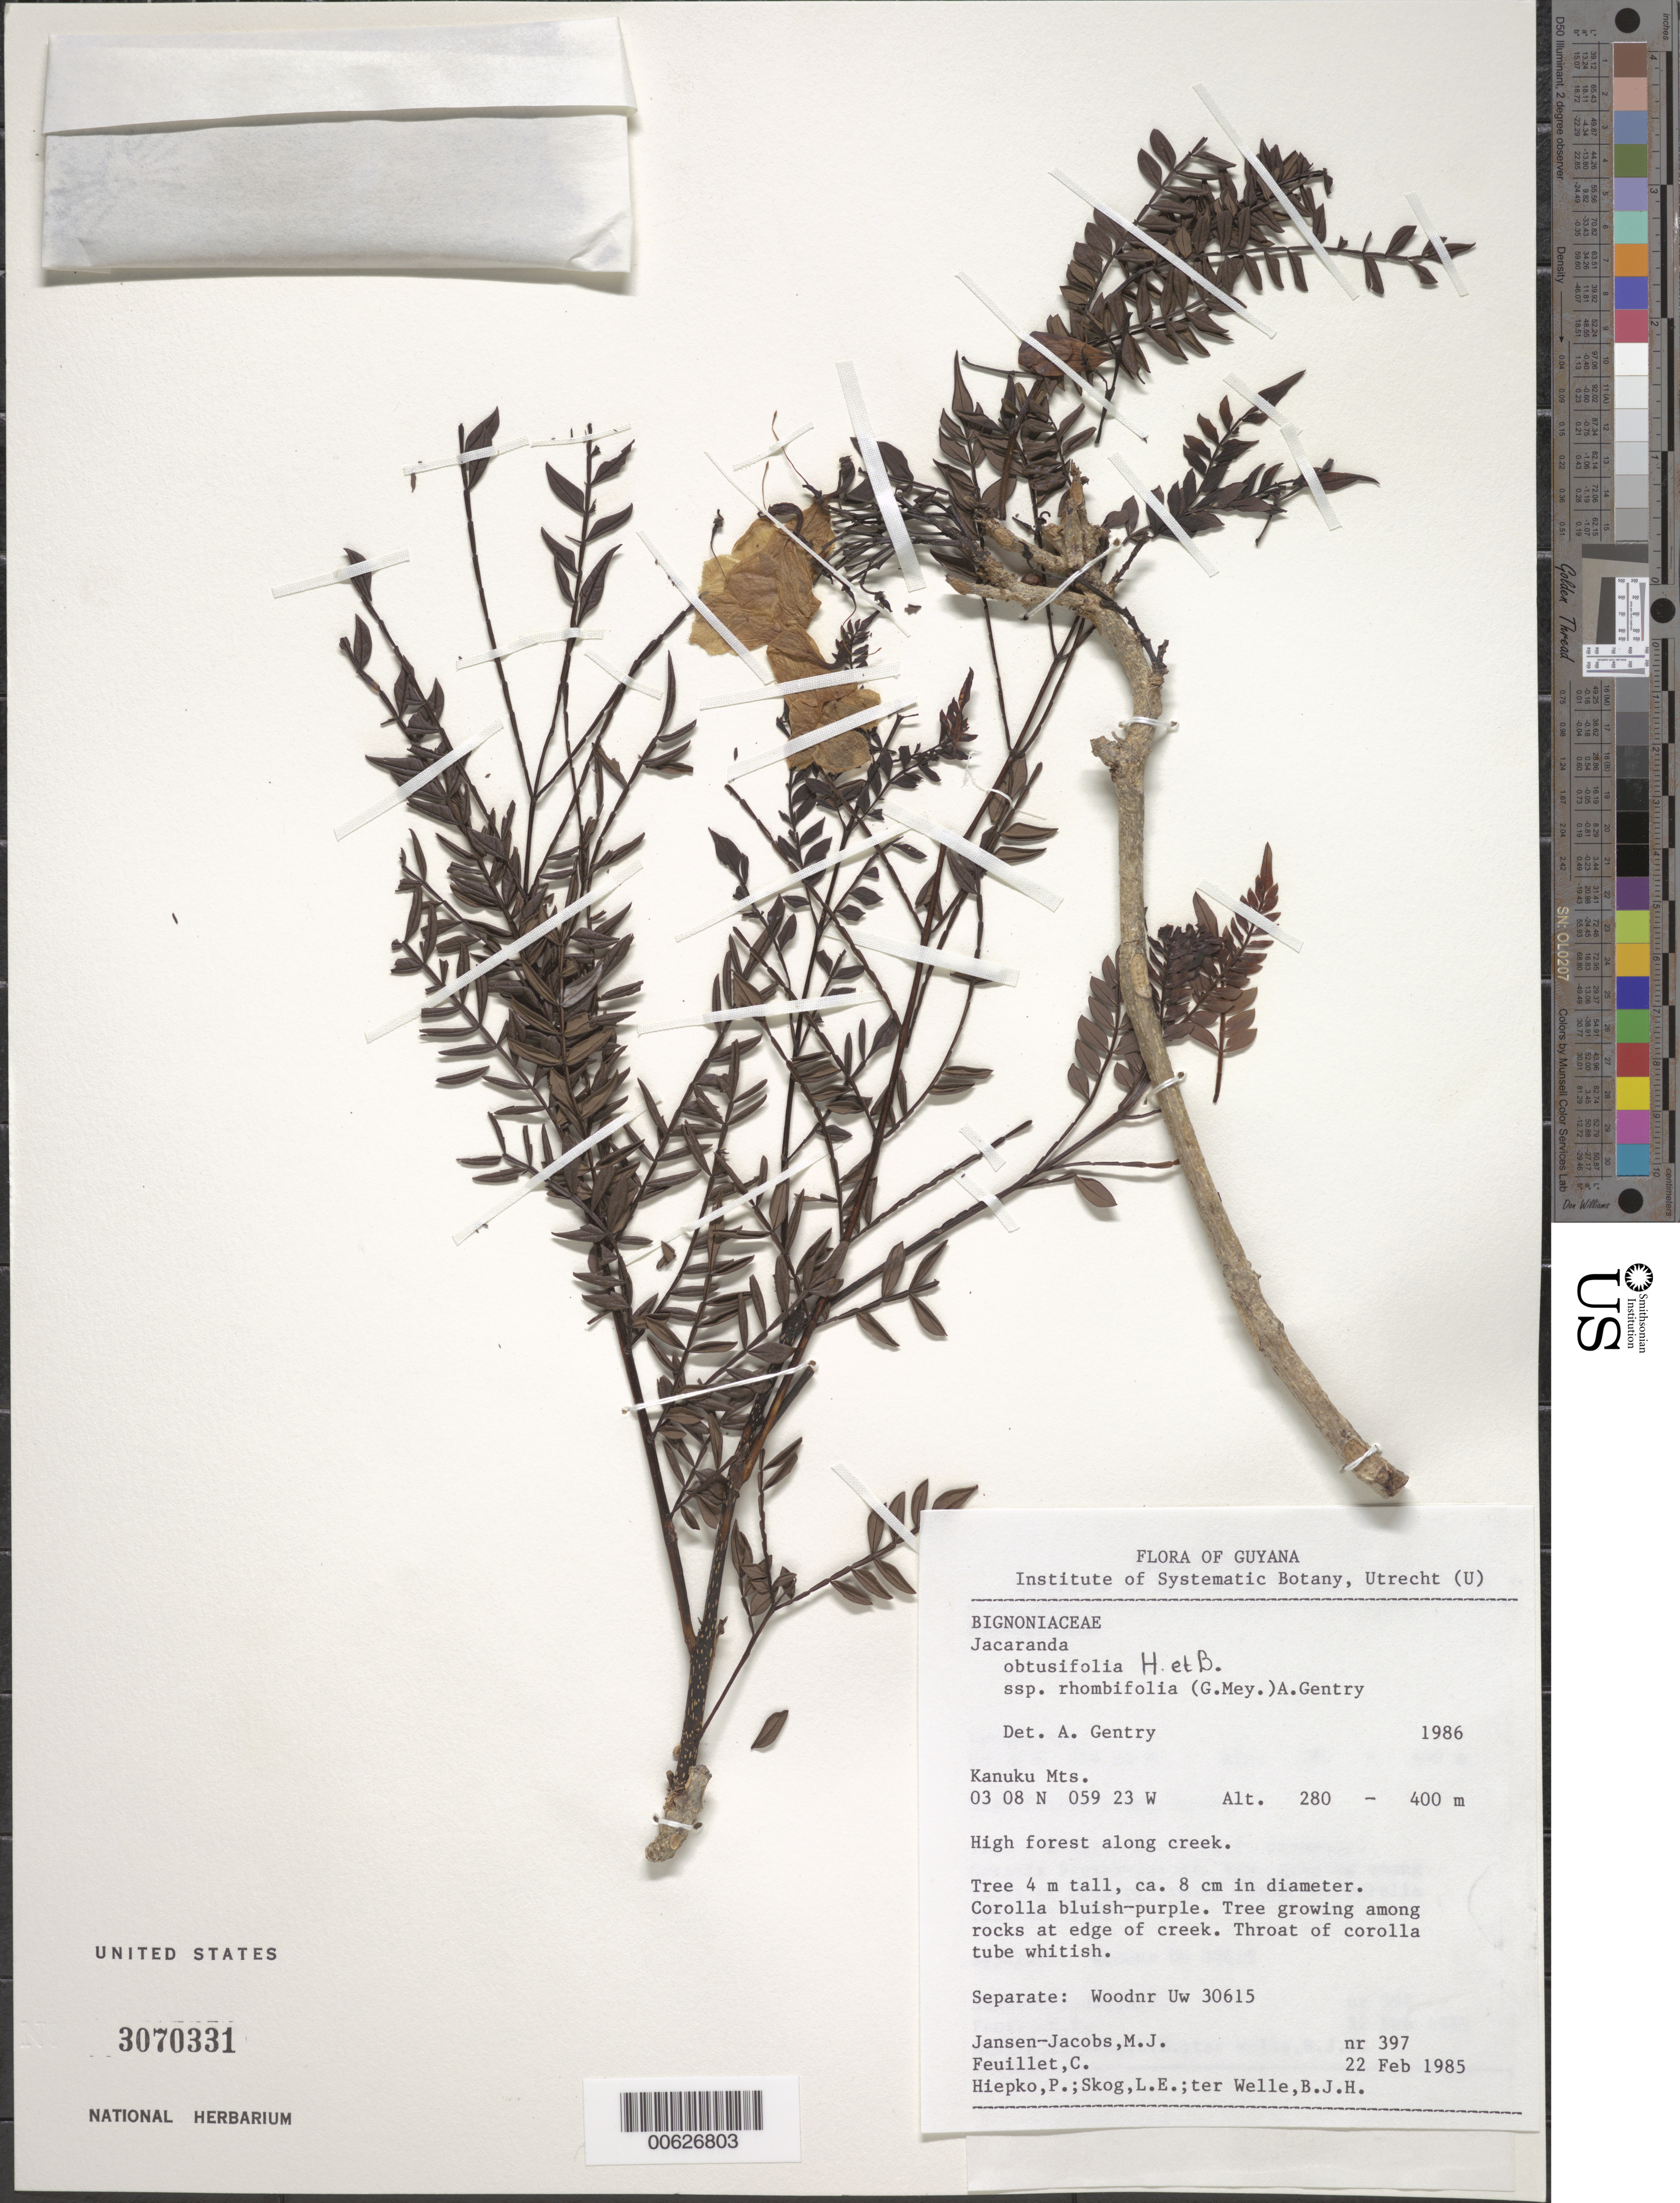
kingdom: Plantae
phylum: Tracheophyta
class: Magnoliopsida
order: Lamiales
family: Bignoniaceae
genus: Jacaranda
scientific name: Jacaranda obtusifolia subsp. rhombifolia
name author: (G. Mey.) A.H. Gentry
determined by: Gentry, A. H.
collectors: M. J. Jansen-Jacobs, C. Feuillet, P. H. Hiepko, L. E. Skog & B. Welle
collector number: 397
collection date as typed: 22-Feb-85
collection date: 1985-02-22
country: Guyana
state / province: U. Takutu-U. Essequibo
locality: Kanuku Mts.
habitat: High forest along creek; growing along rocks at edge of creek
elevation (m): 280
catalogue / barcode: US 3070331